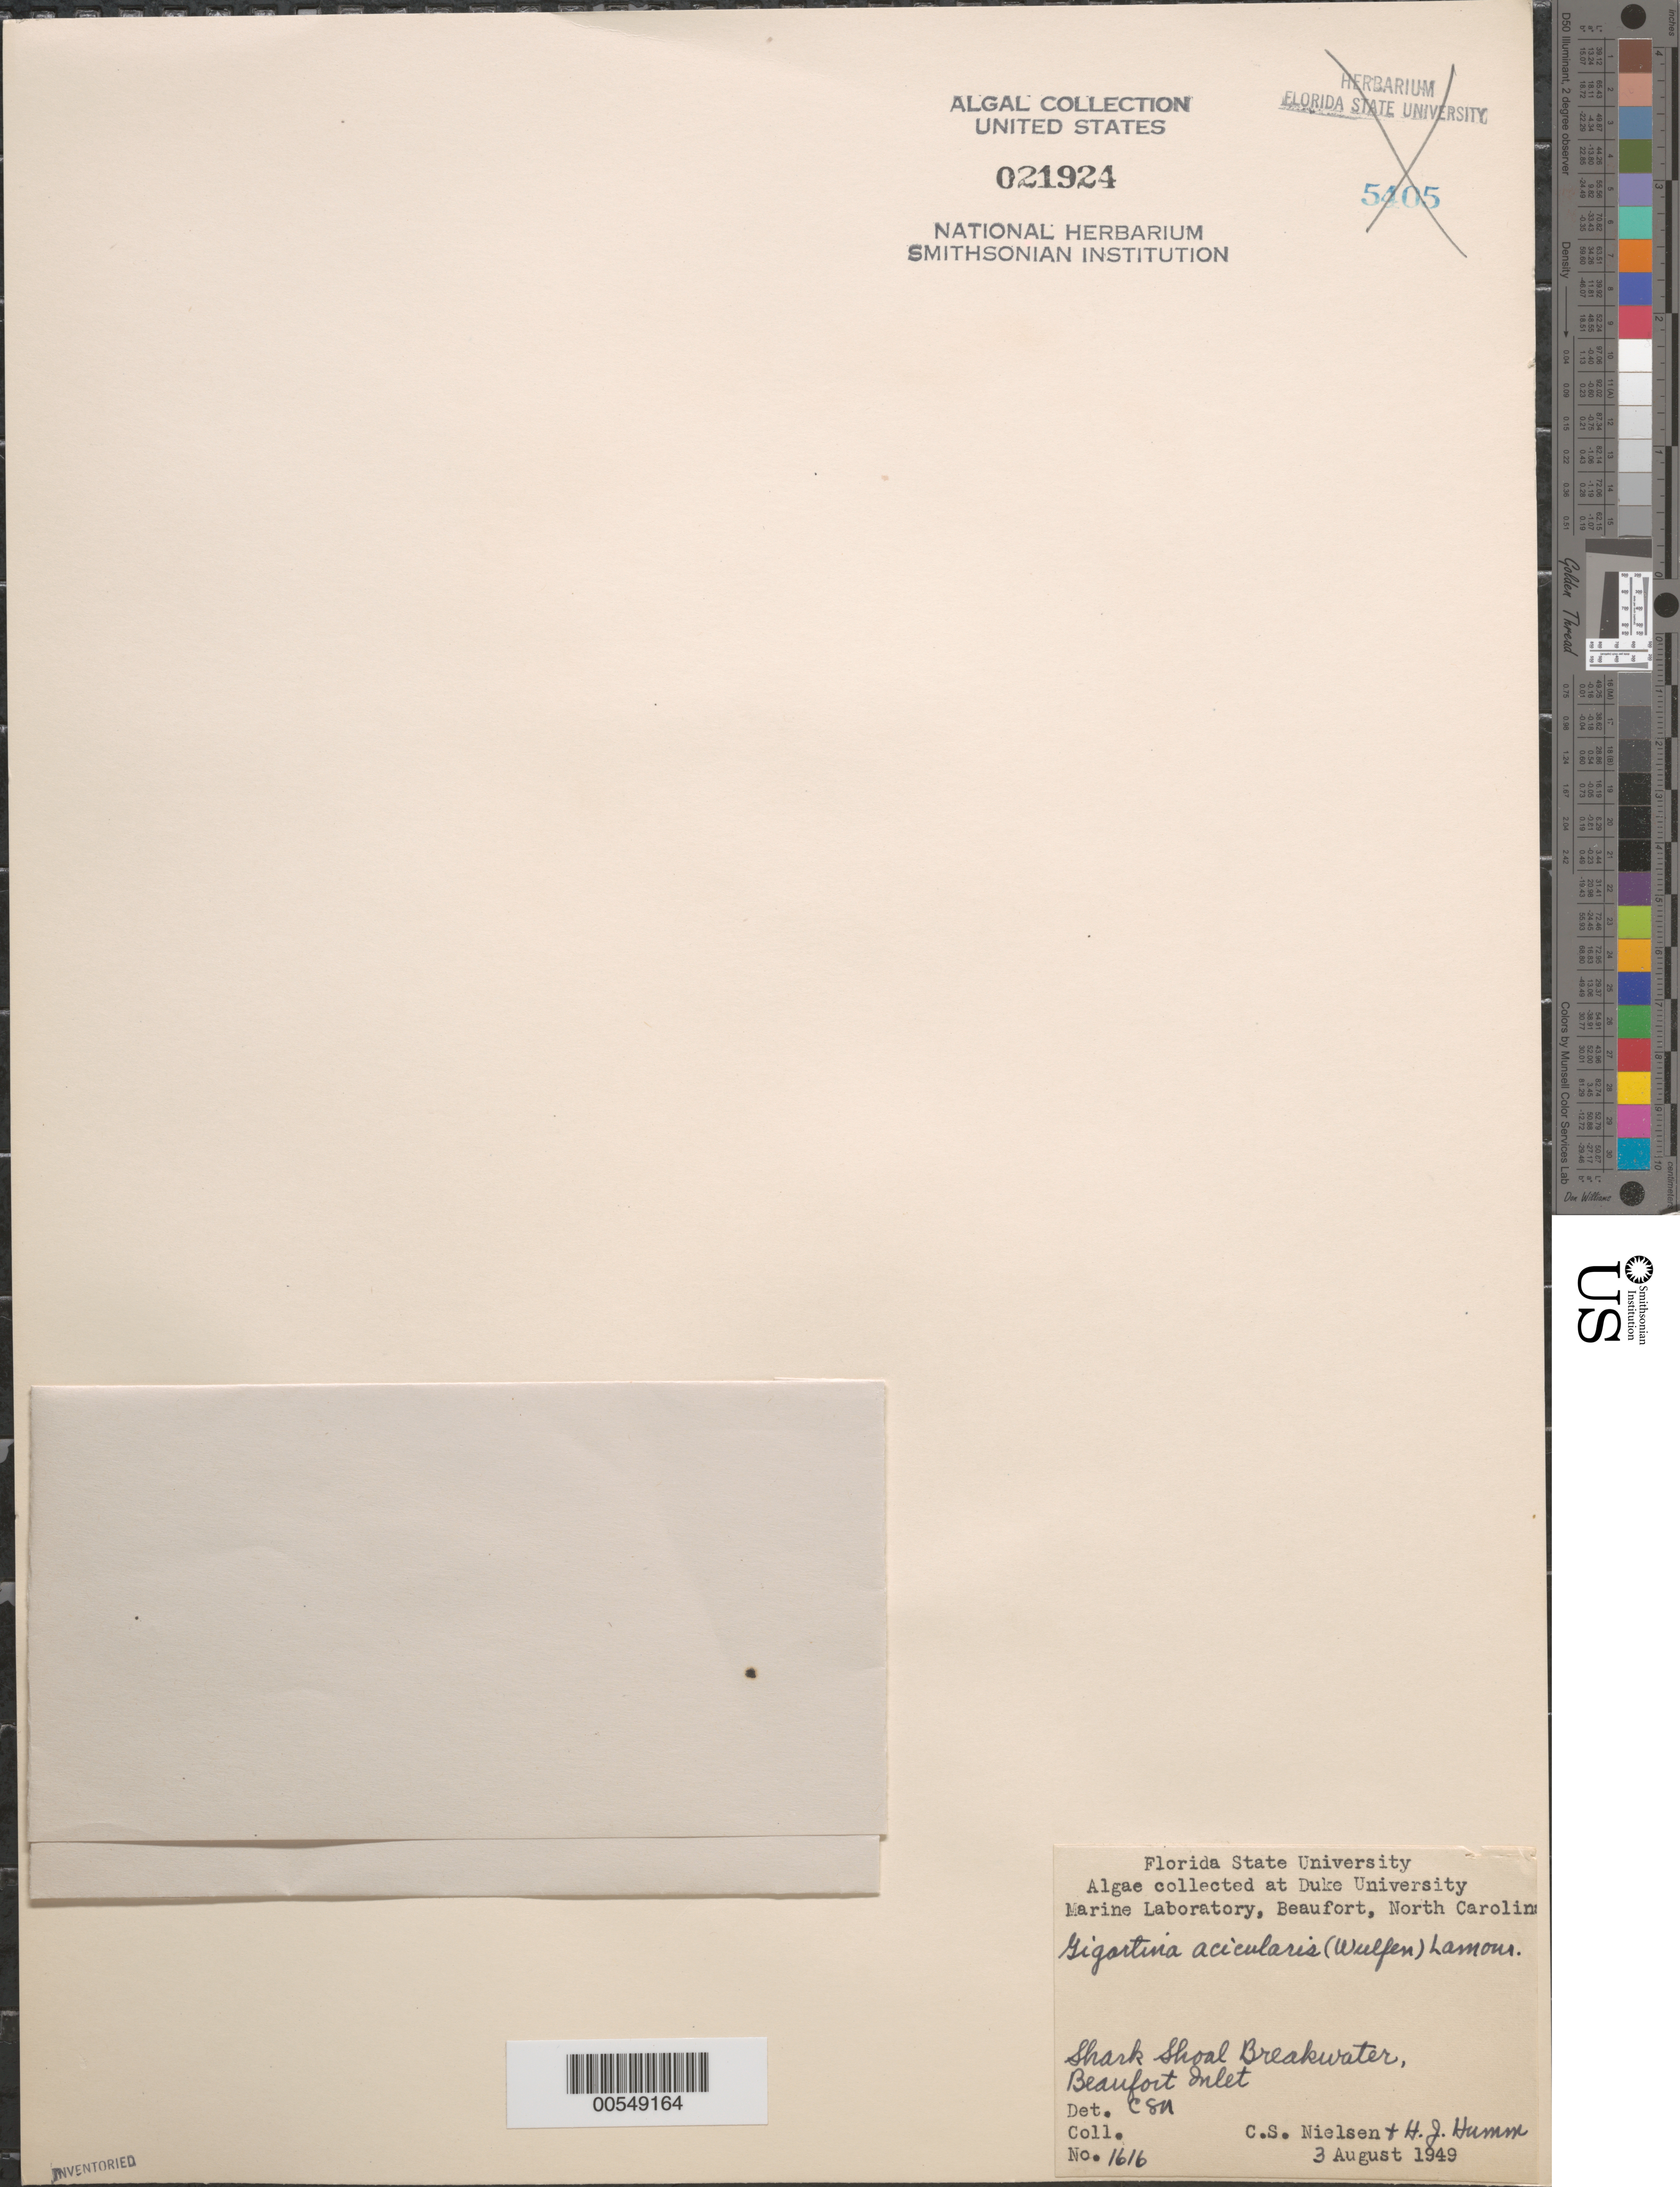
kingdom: Plantae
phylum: Rhodophyta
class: Florideophyceae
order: Gigartinales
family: Gigartinaceae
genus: Chondracanthus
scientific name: Chondracanthus acicularis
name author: (Roth) Fredericq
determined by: Algae name updating Project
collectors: C. S. Nielsen & H. J. Humm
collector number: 1616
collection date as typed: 03 Aug 1949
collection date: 1949-08-03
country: United States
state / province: North Carolina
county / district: Carteret County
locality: Beaufort Inlet, Shark Shoal Breakwater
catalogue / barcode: US 21924